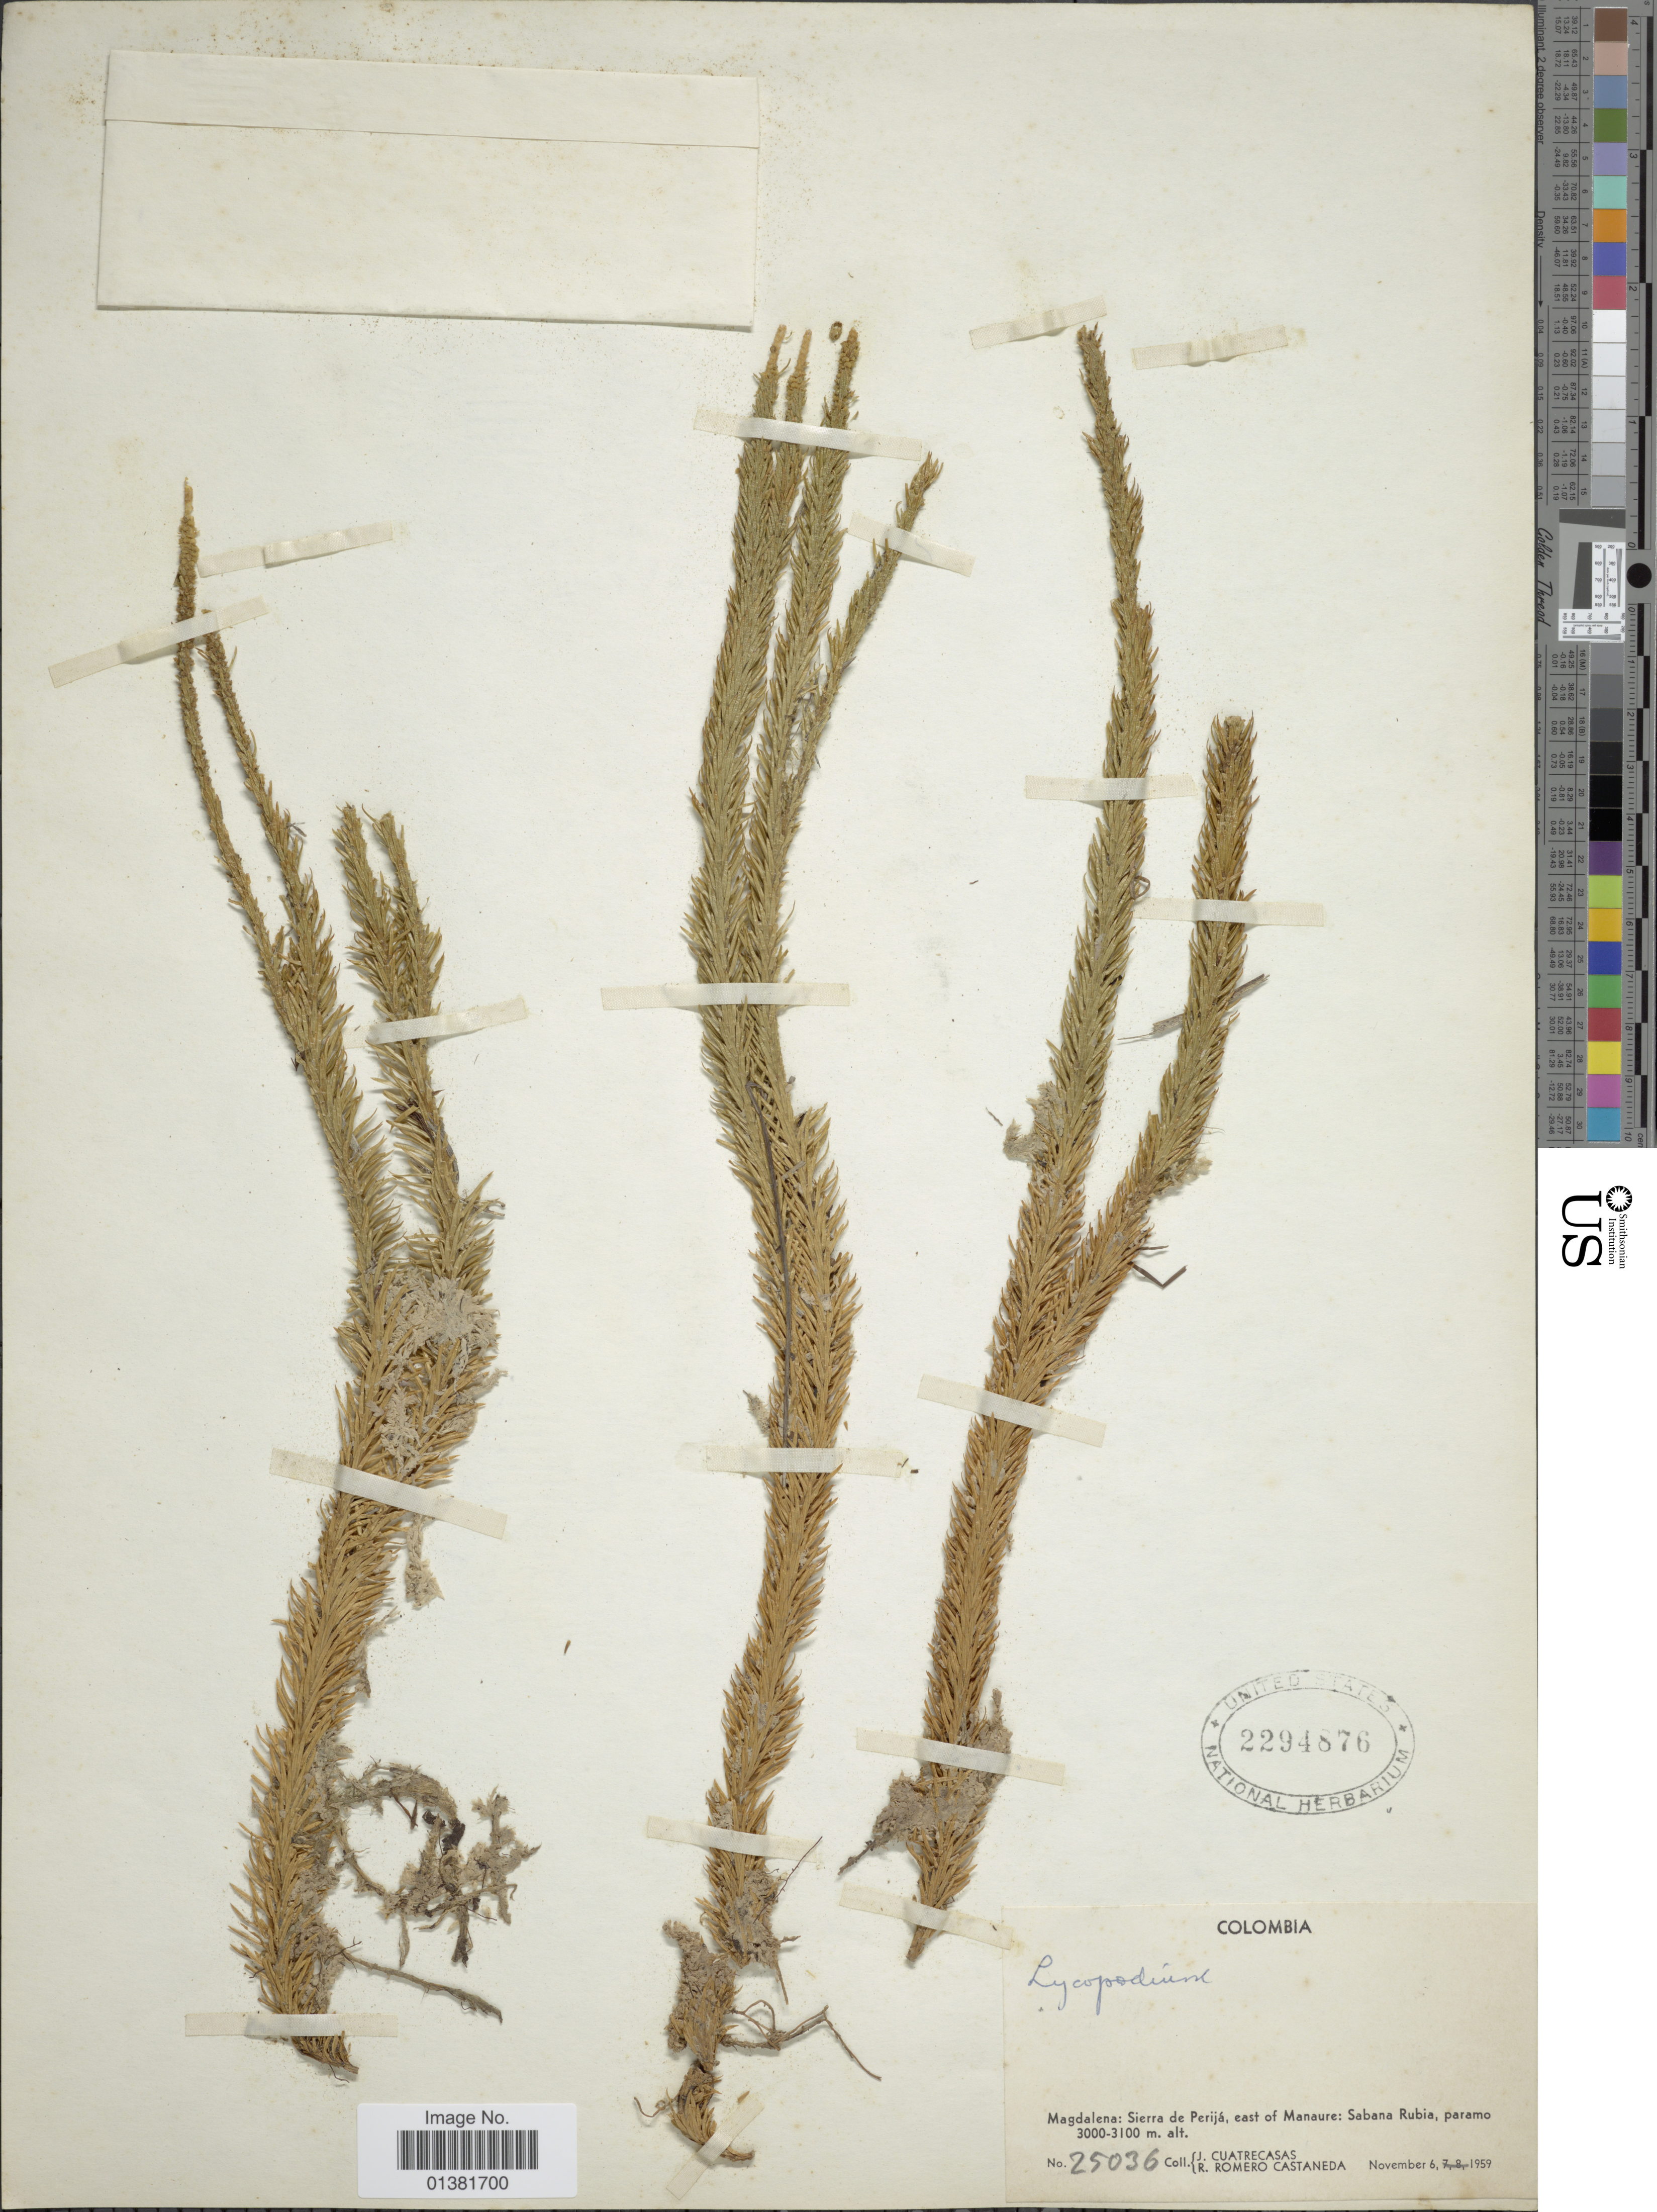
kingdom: Plantae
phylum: Tracheophyta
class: Lycopodiopsida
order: Lycopodiales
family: Lycopodiaceae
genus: Phlegmariurus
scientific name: Phlegmariurus sp.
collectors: J. Cuatrecasas & R. Romero Castañeda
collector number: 25036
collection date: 1959-11-06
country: Colombia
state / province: Magdalena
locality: Sierra de Perijá, east of Manaure: Sabana Rubia, paramo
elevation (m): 3000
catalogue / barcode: US 2294876